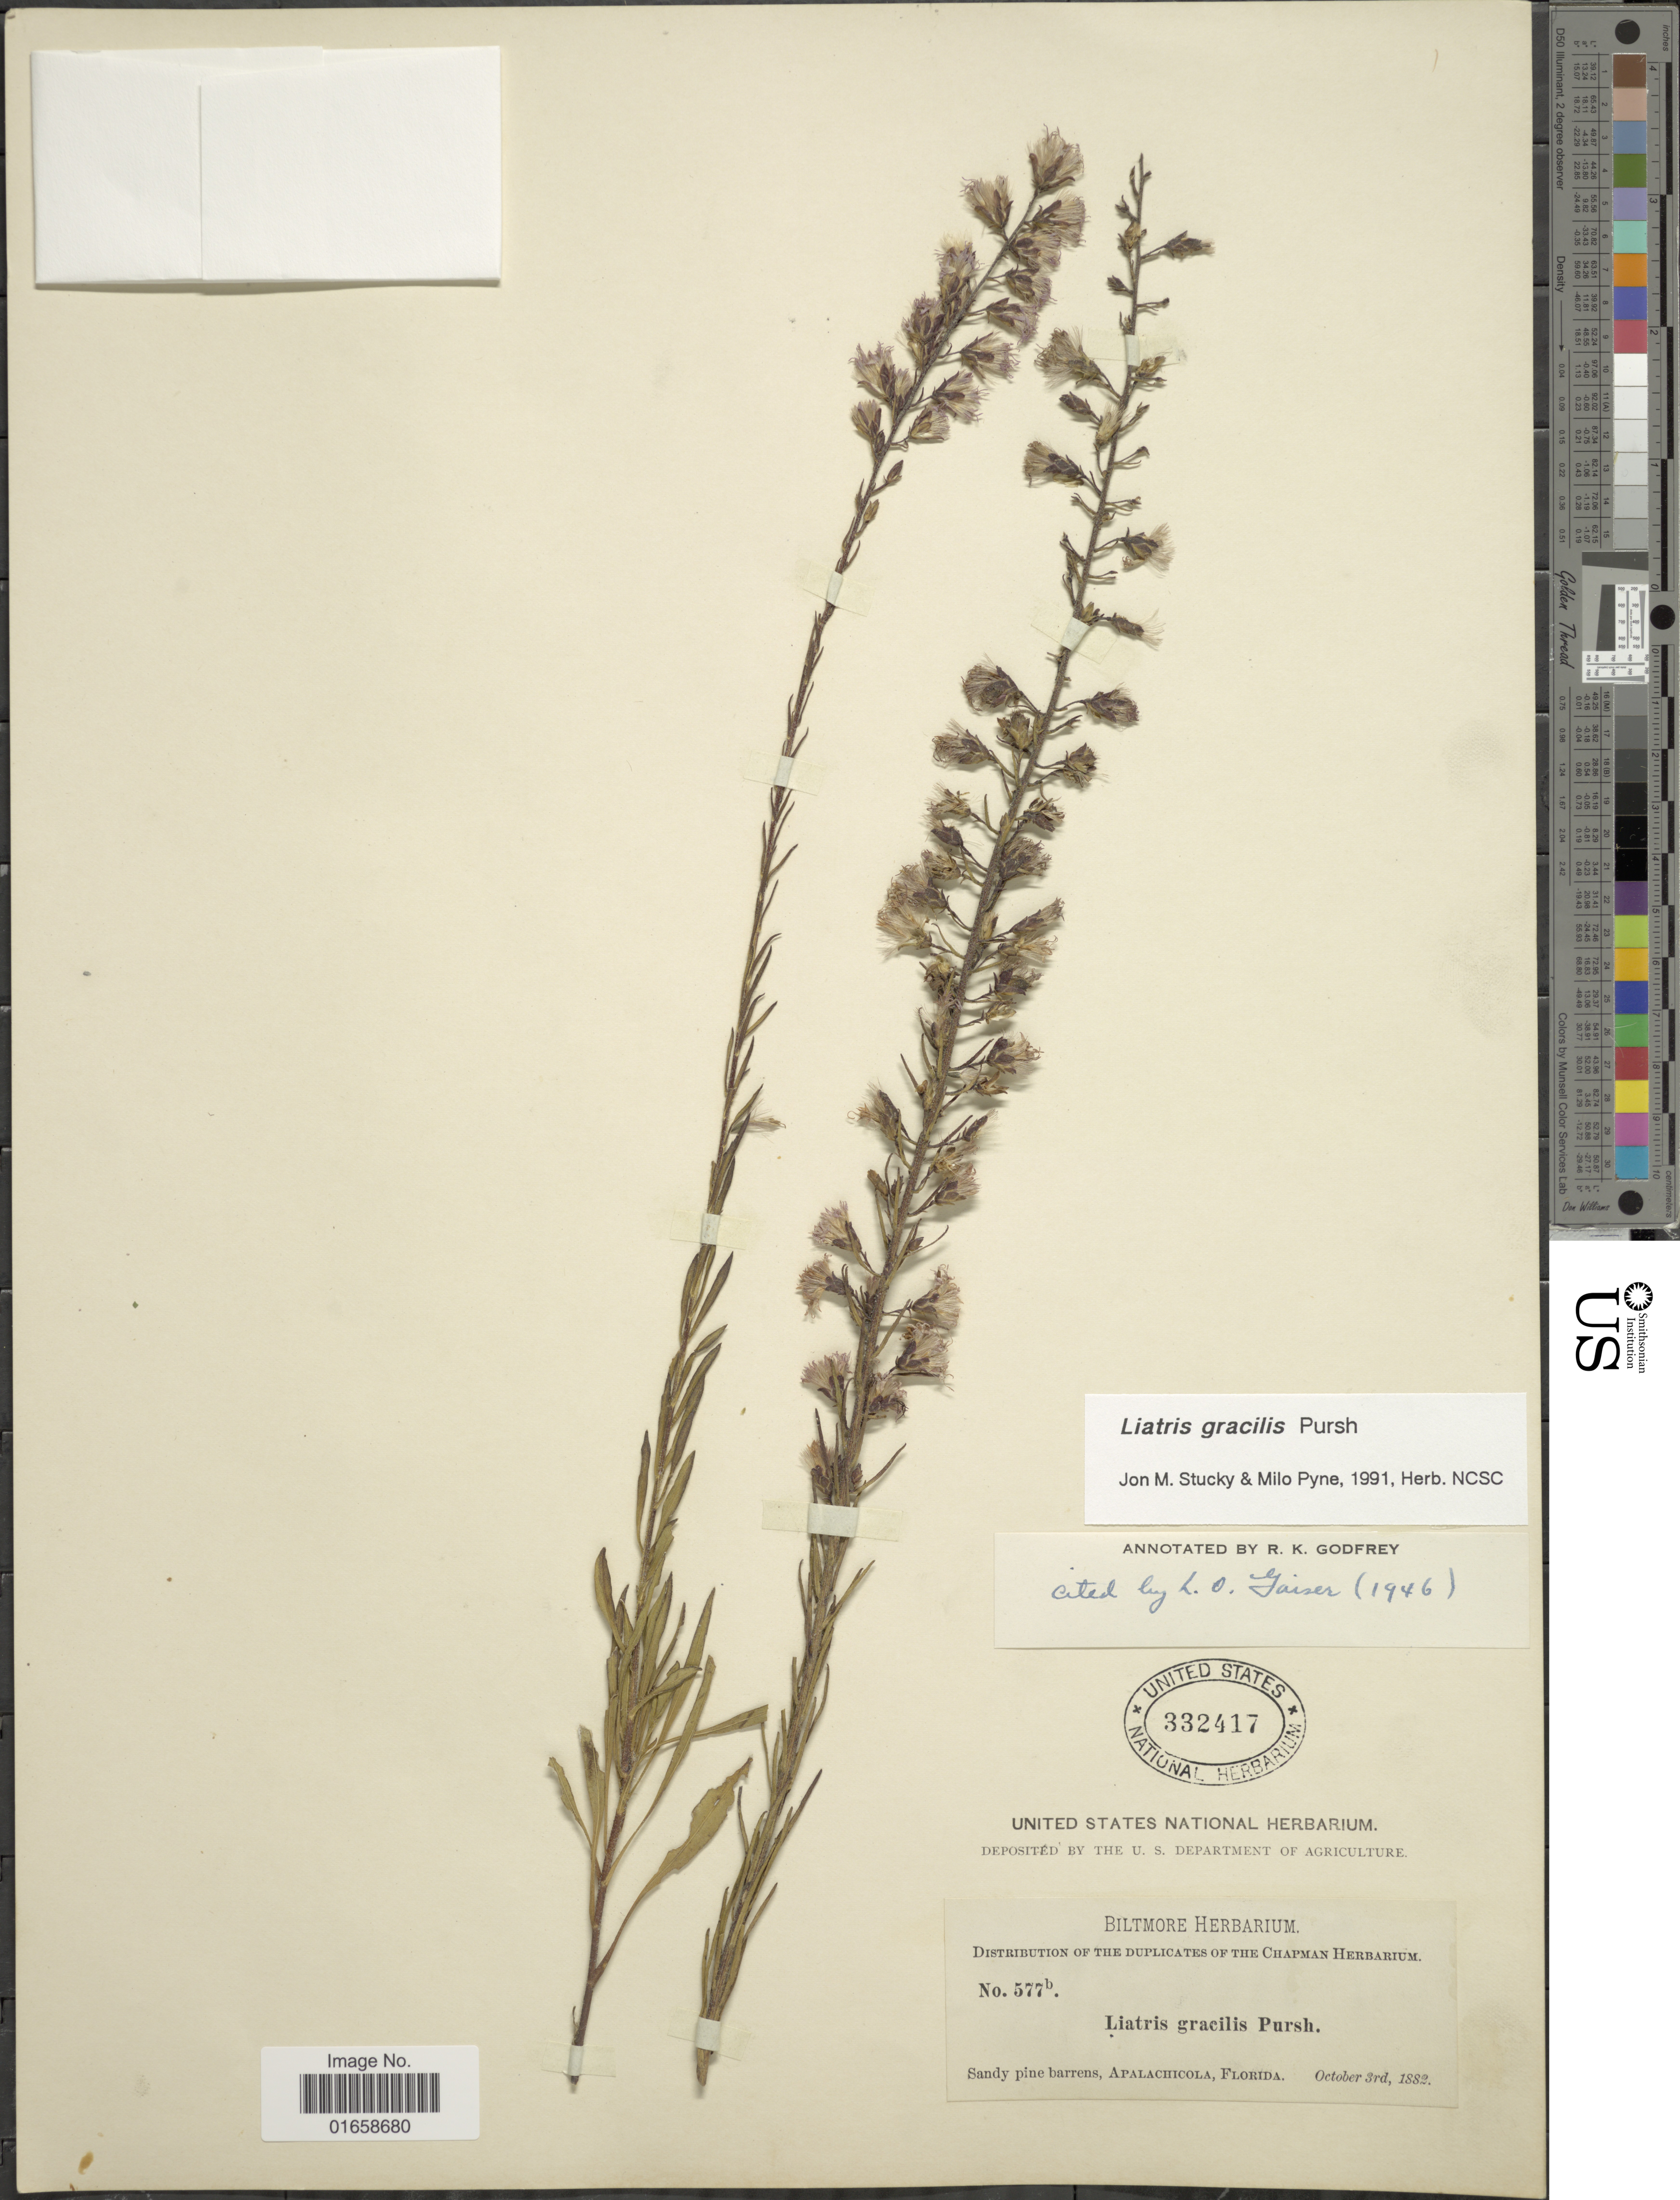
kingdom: Plantae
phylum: Tracheophyta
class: Magnoliopsida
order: Asterales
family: Asteraceae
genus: Liatris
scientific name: Liatris gracilis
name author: Pursh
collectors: ex herb. Chapman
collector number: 577b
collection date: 1882-10-03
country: United States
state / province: Florida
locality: Sandy pine barrens, Apalachicola, Florida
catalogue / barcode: US 332417